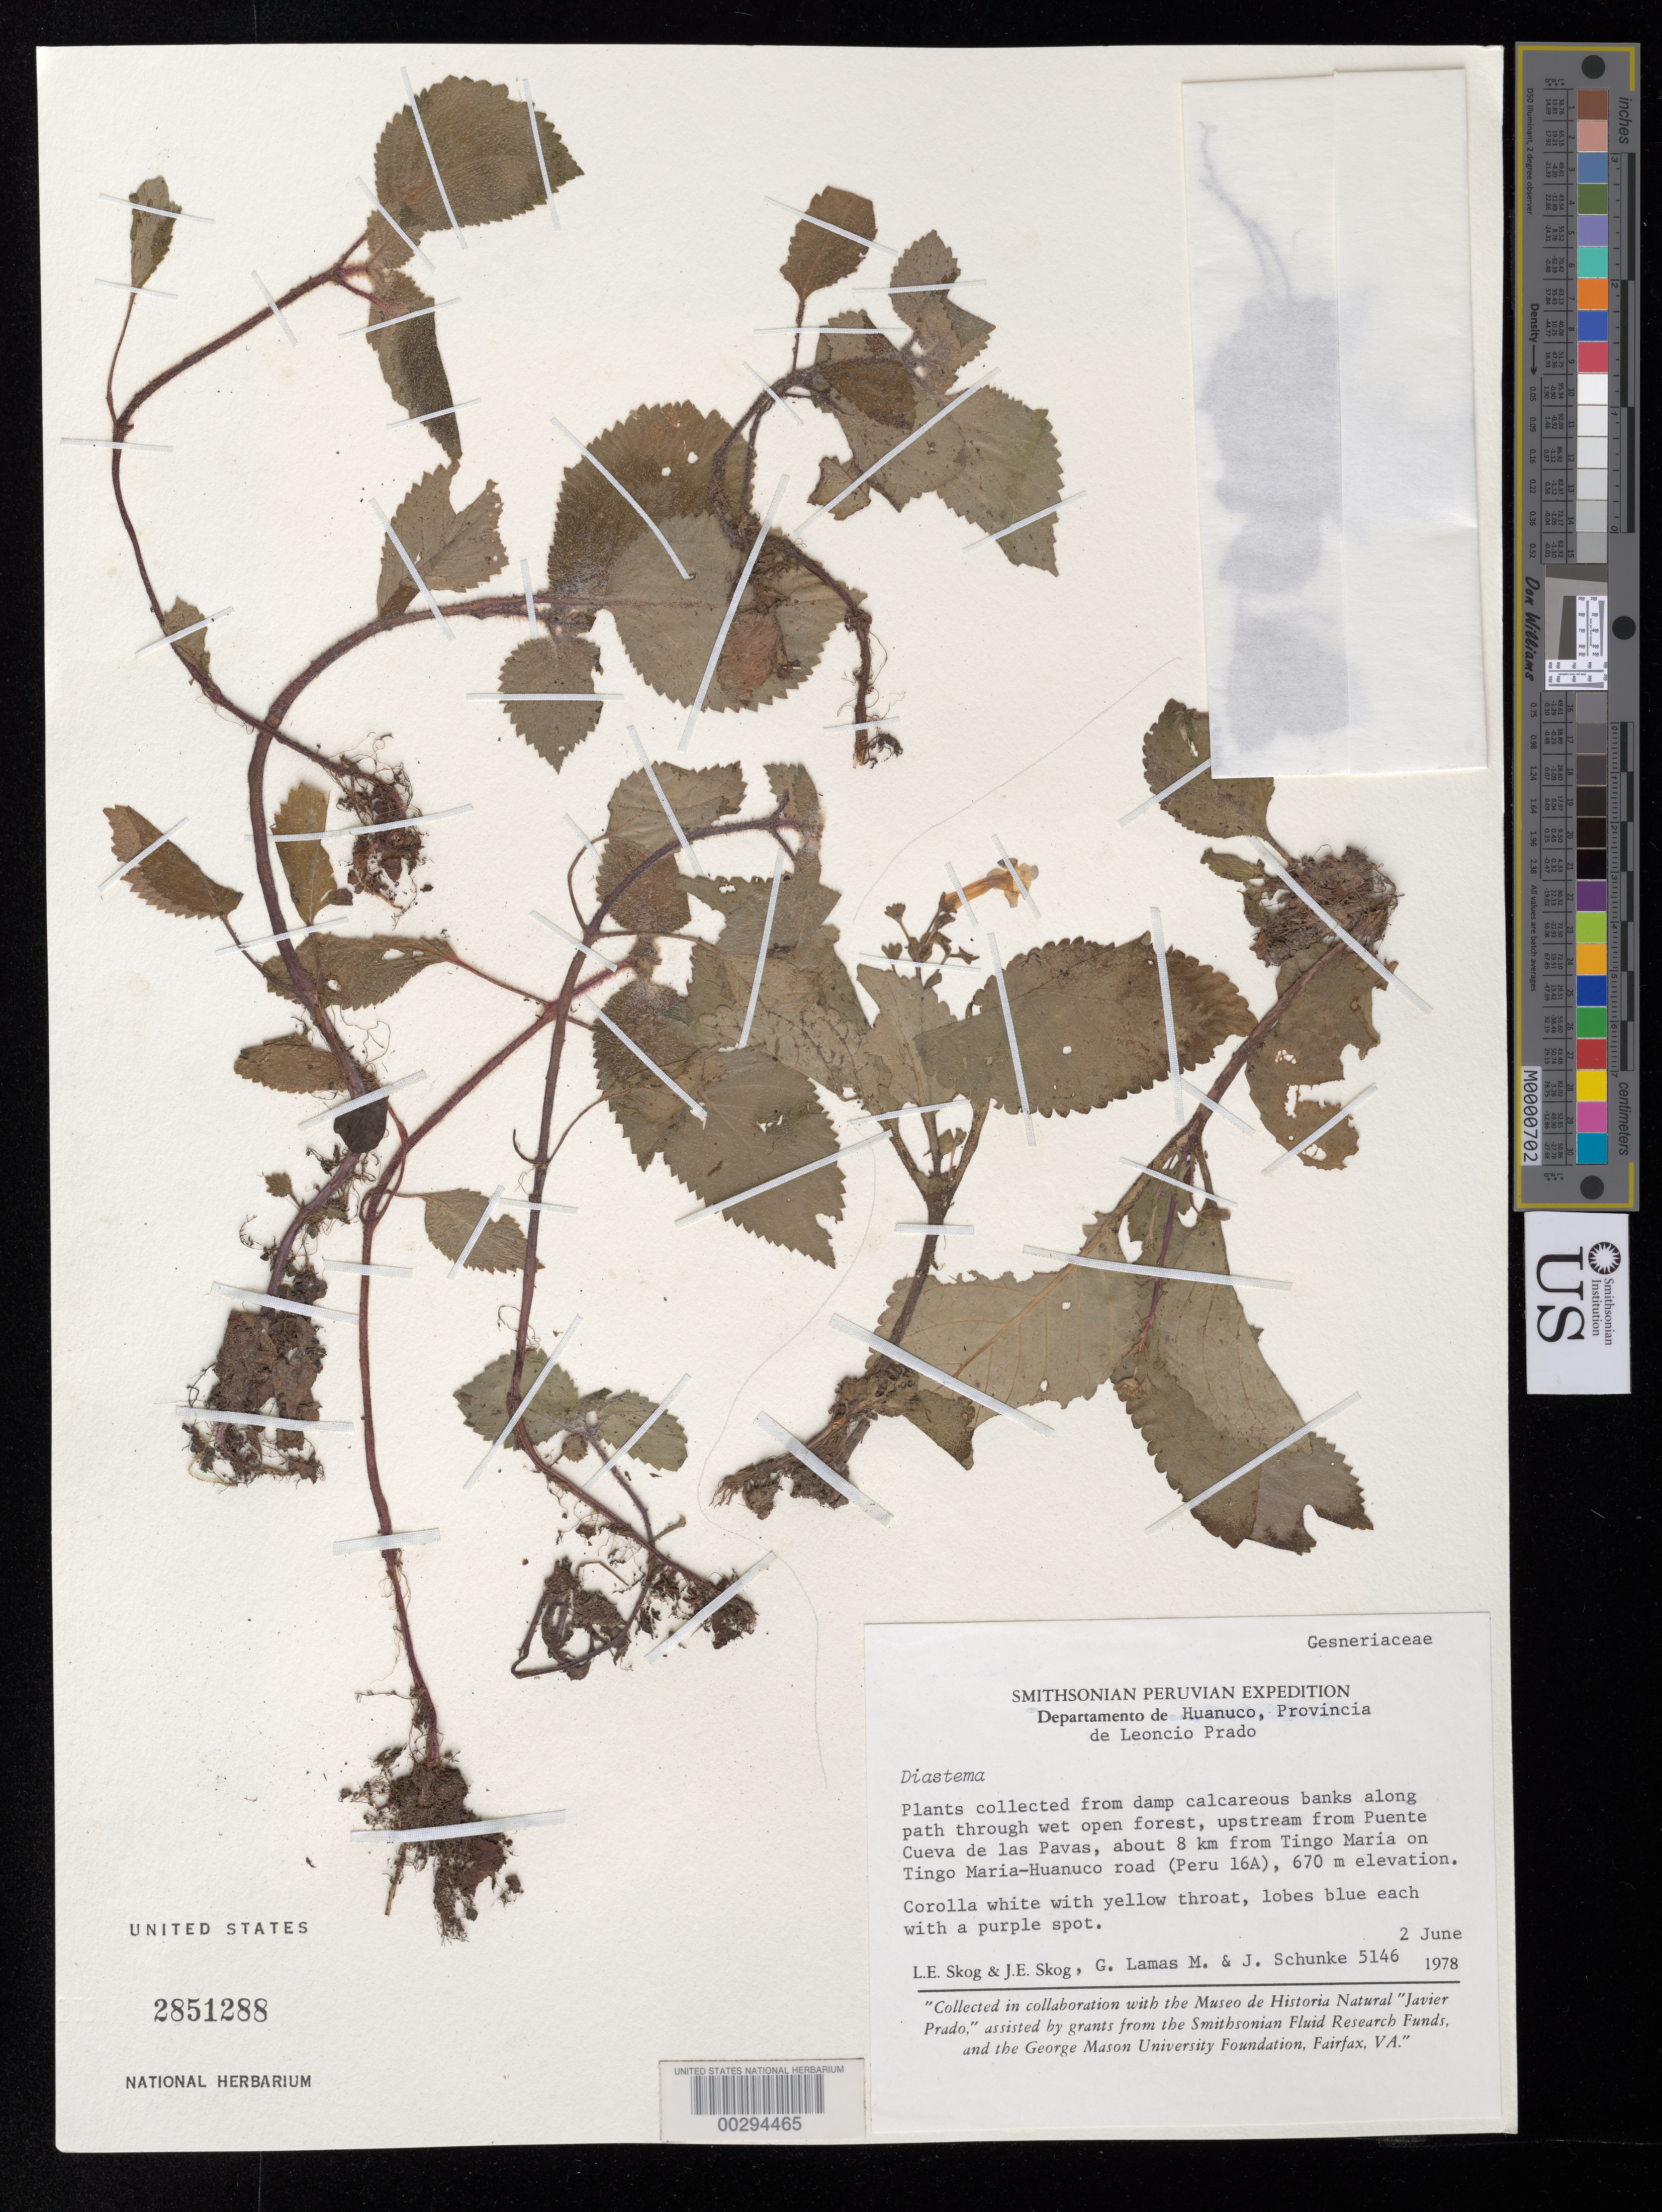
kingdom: Plantae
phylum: Tracheophyta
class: Magnoliopsida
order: Lamiales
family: Gesneriaceae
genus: Diastema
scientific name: Diastema sp.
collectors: L. E. Skog, J. E. Skog, G. Lamas M. & J. Schunke Vigo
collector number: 5146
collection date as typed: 02 Jun 1978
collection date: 1978-06-02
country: Peru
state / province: Huánuco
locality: Prov. Leoncio Prado; upstream from Puente Cueva de las Pavas, about 8 km from Tingo Maria on Tingo Maria-Huanuco road (Peru 16a)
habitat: Damp calcareous banks along path through wet open forest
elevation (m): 670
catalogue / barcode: US 2851288